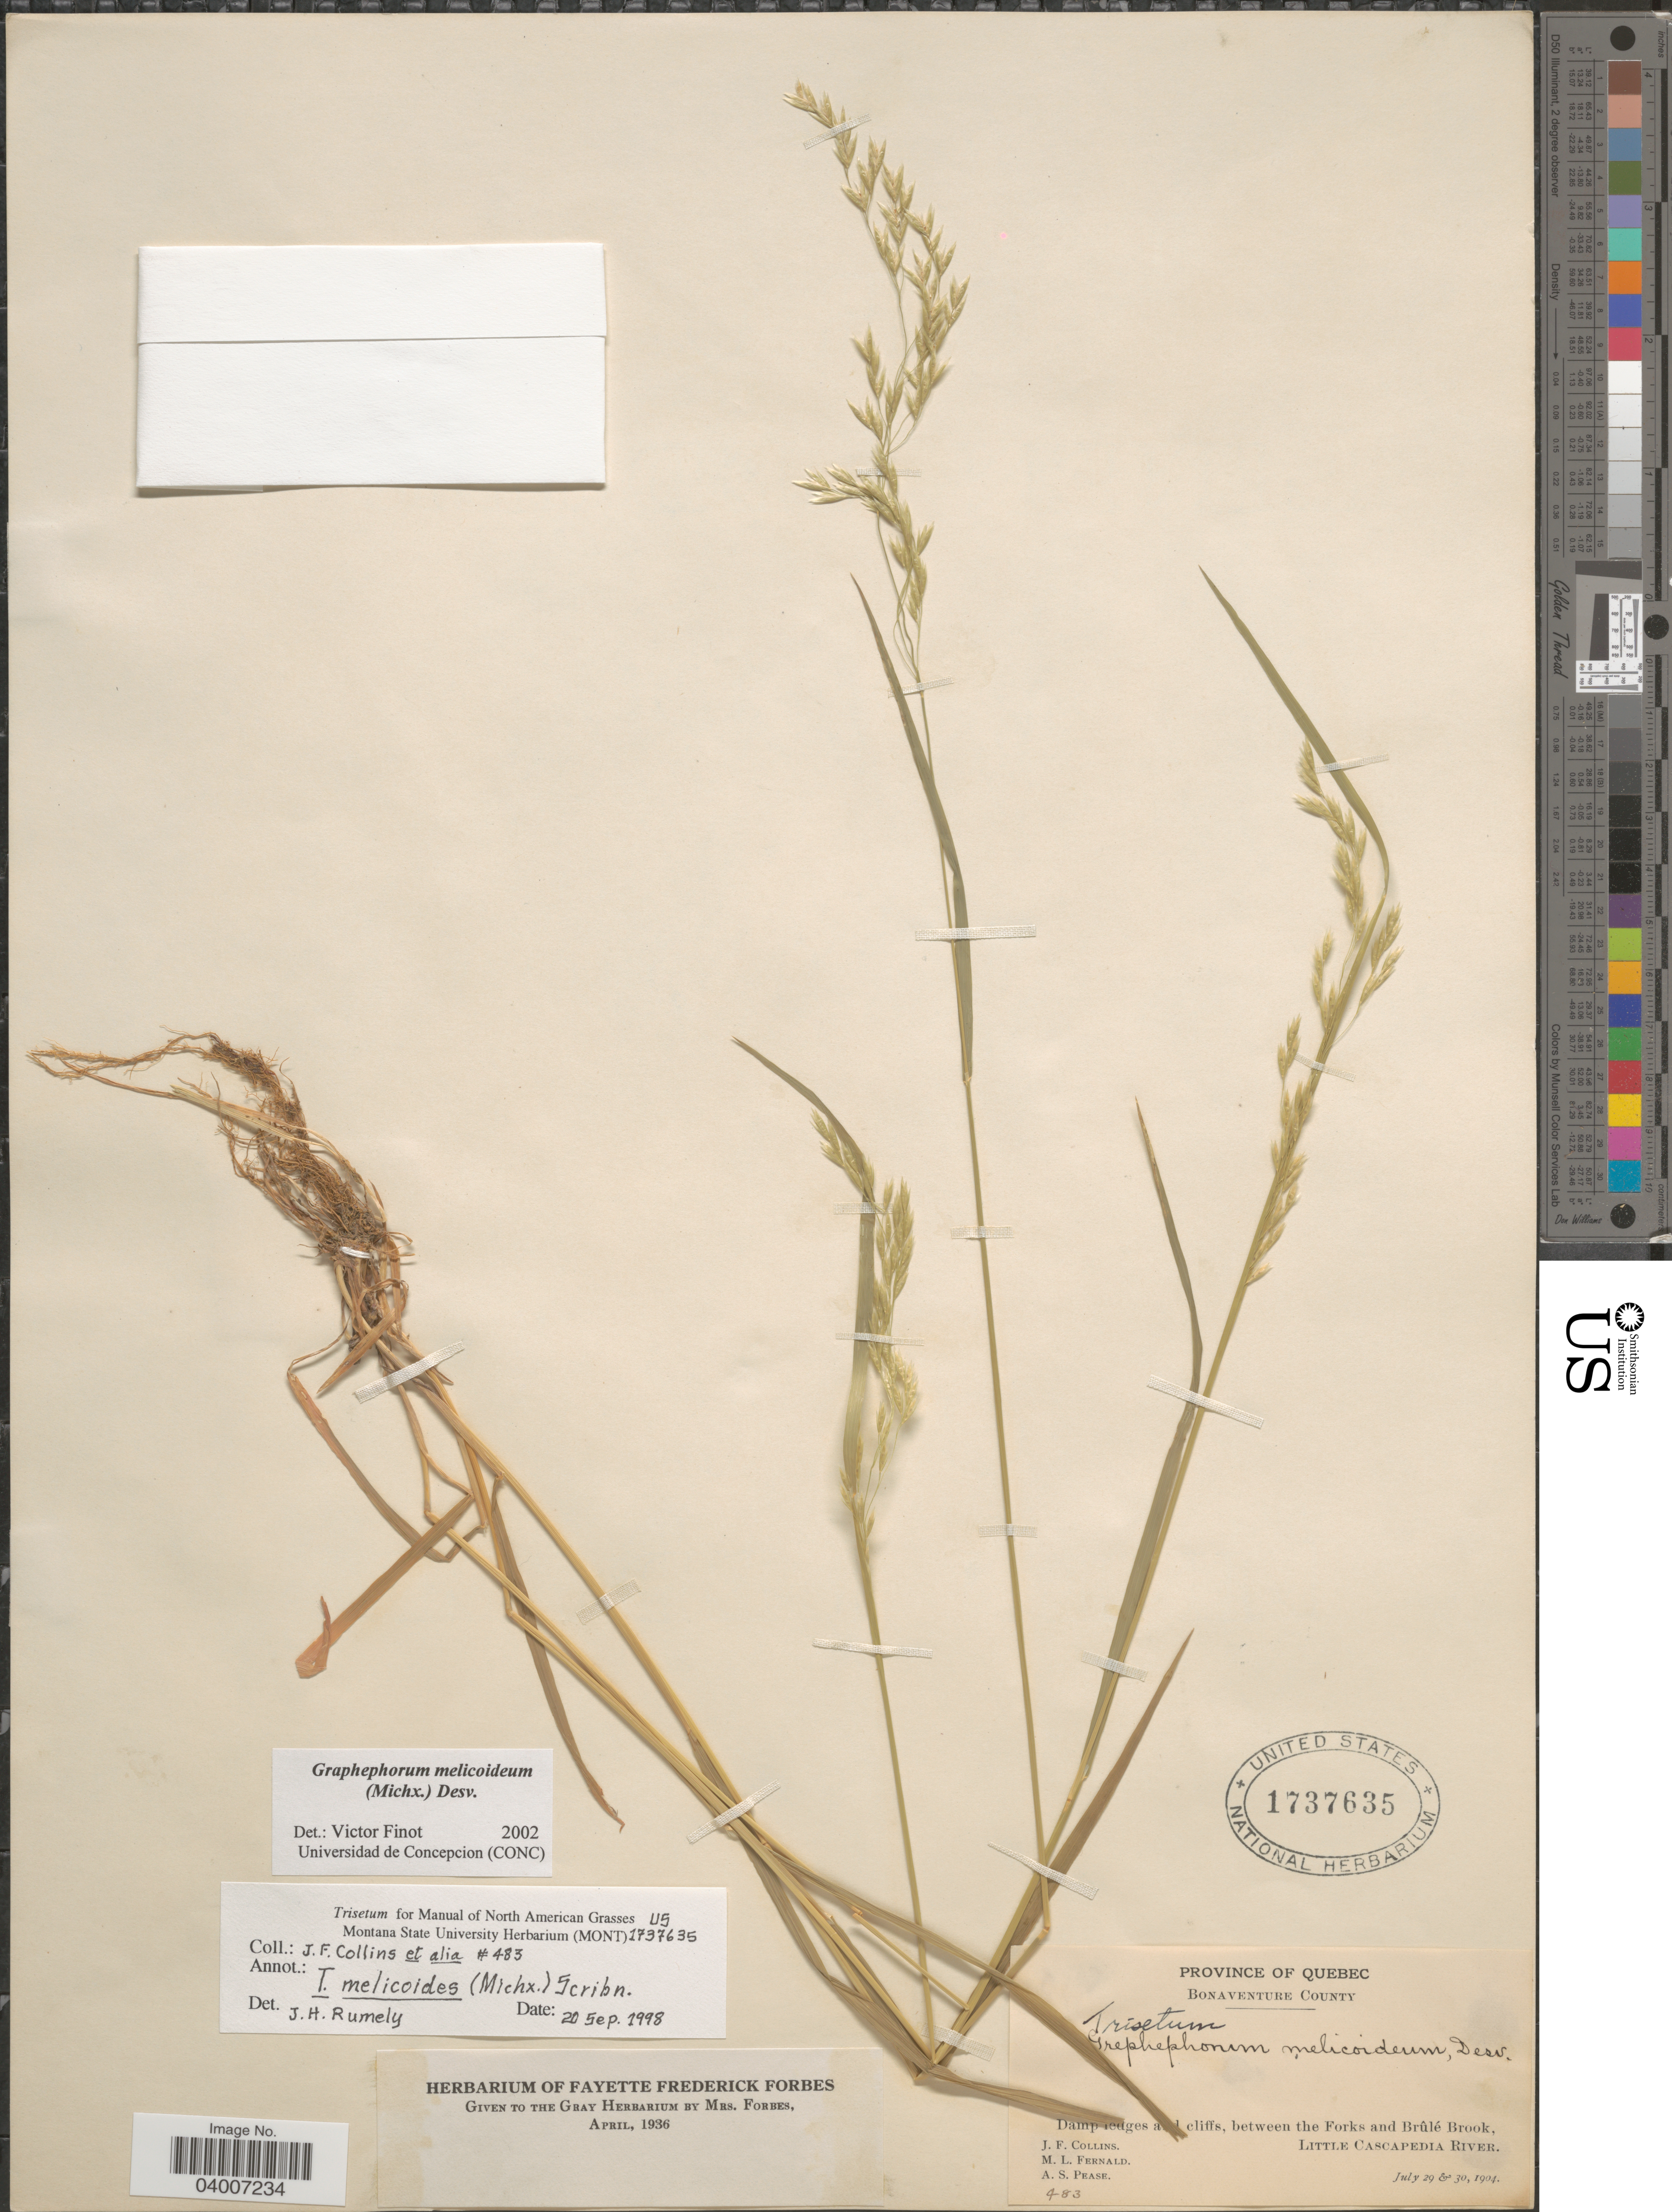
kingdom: Plantae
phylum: Tracheophyta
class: Liliopsida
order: Poales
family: Poaceae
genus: Graphephorum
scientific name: Graphephorum melicoides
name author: (F. Michx.) Desv.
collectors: J. Collins, M. L. Fernald & A. S. Pease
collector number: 483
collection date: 1904-07-29/1904-07-30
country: Canada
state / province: Quebec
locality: Bonaventure County. Damp ledges and cliffs, between the Forks and Brûlé Brook, Little Cascapedia River.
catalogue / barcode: US 1737635